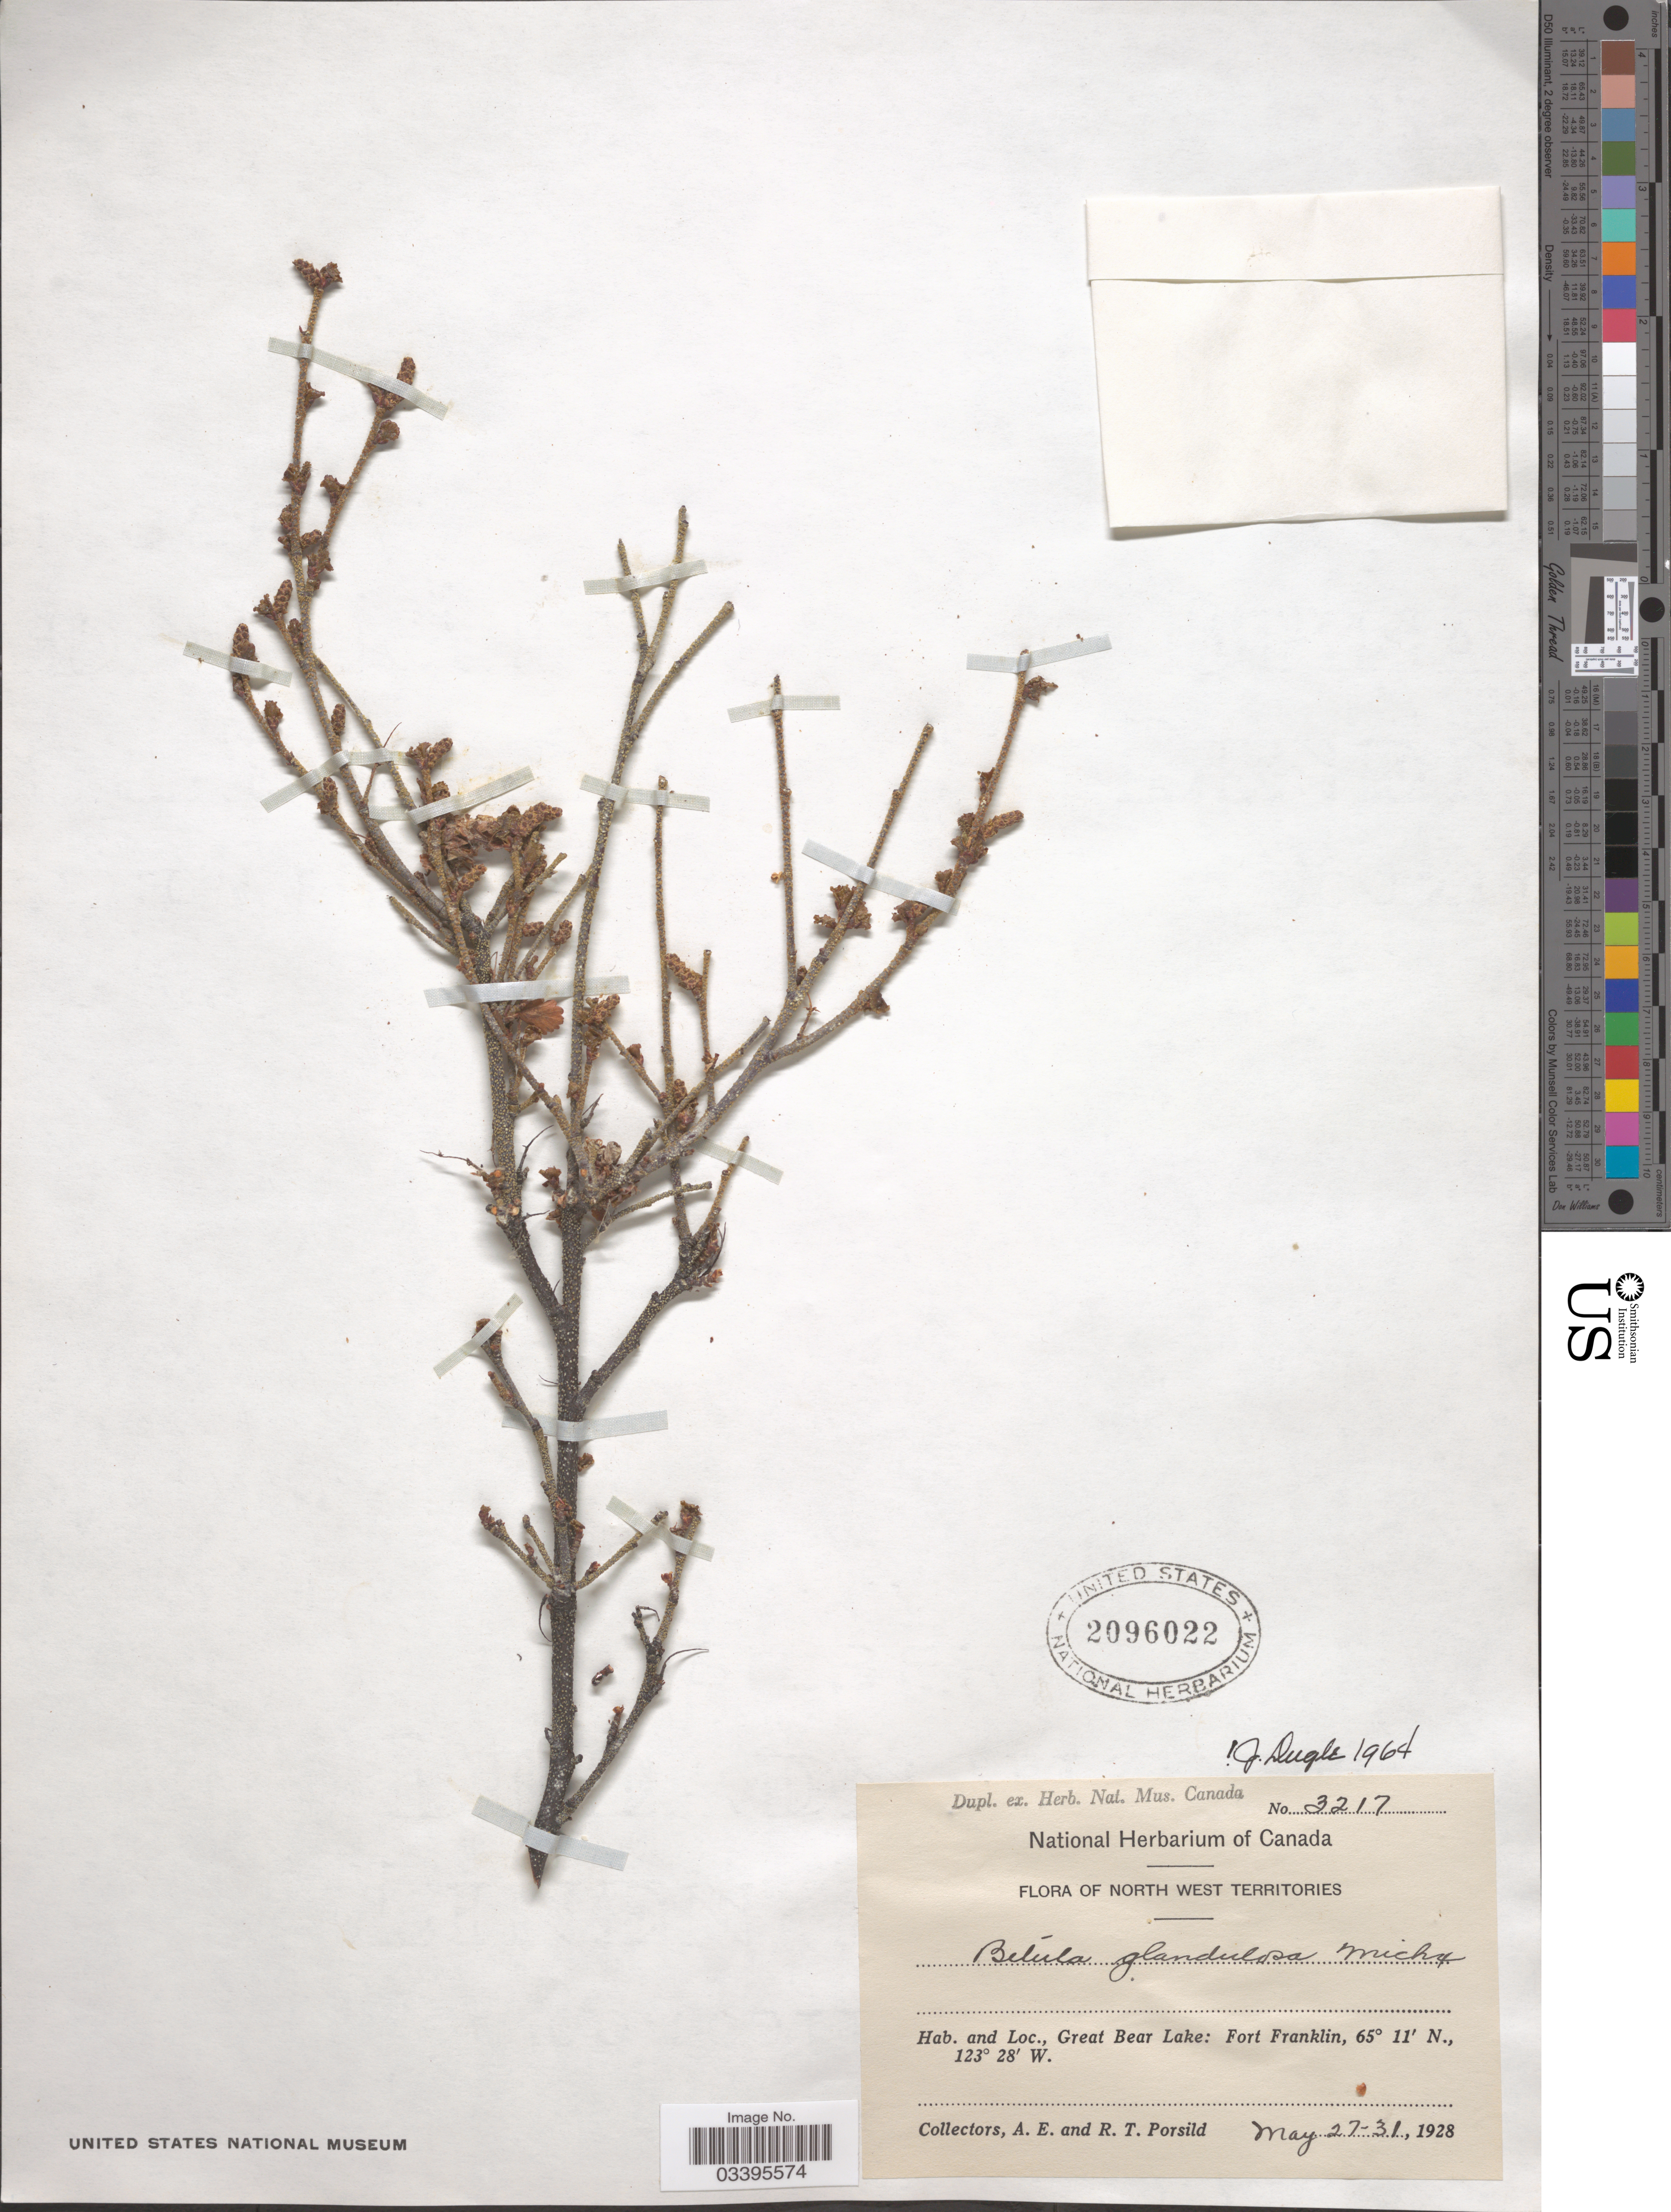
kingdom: Plantae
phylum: Tracheophyta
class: Magnoliopsida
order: Fagales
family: Betulaceae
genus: Betula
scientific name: Betula glandulosa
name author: Michx.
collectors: A. E. Porsild & R. T. Porsild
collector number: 3217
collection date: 1928-05-27/1928-05-31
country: Canada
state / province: Northwest Territories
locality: Great Bear Lake: Fort Franklin.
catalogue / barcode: US 2096022